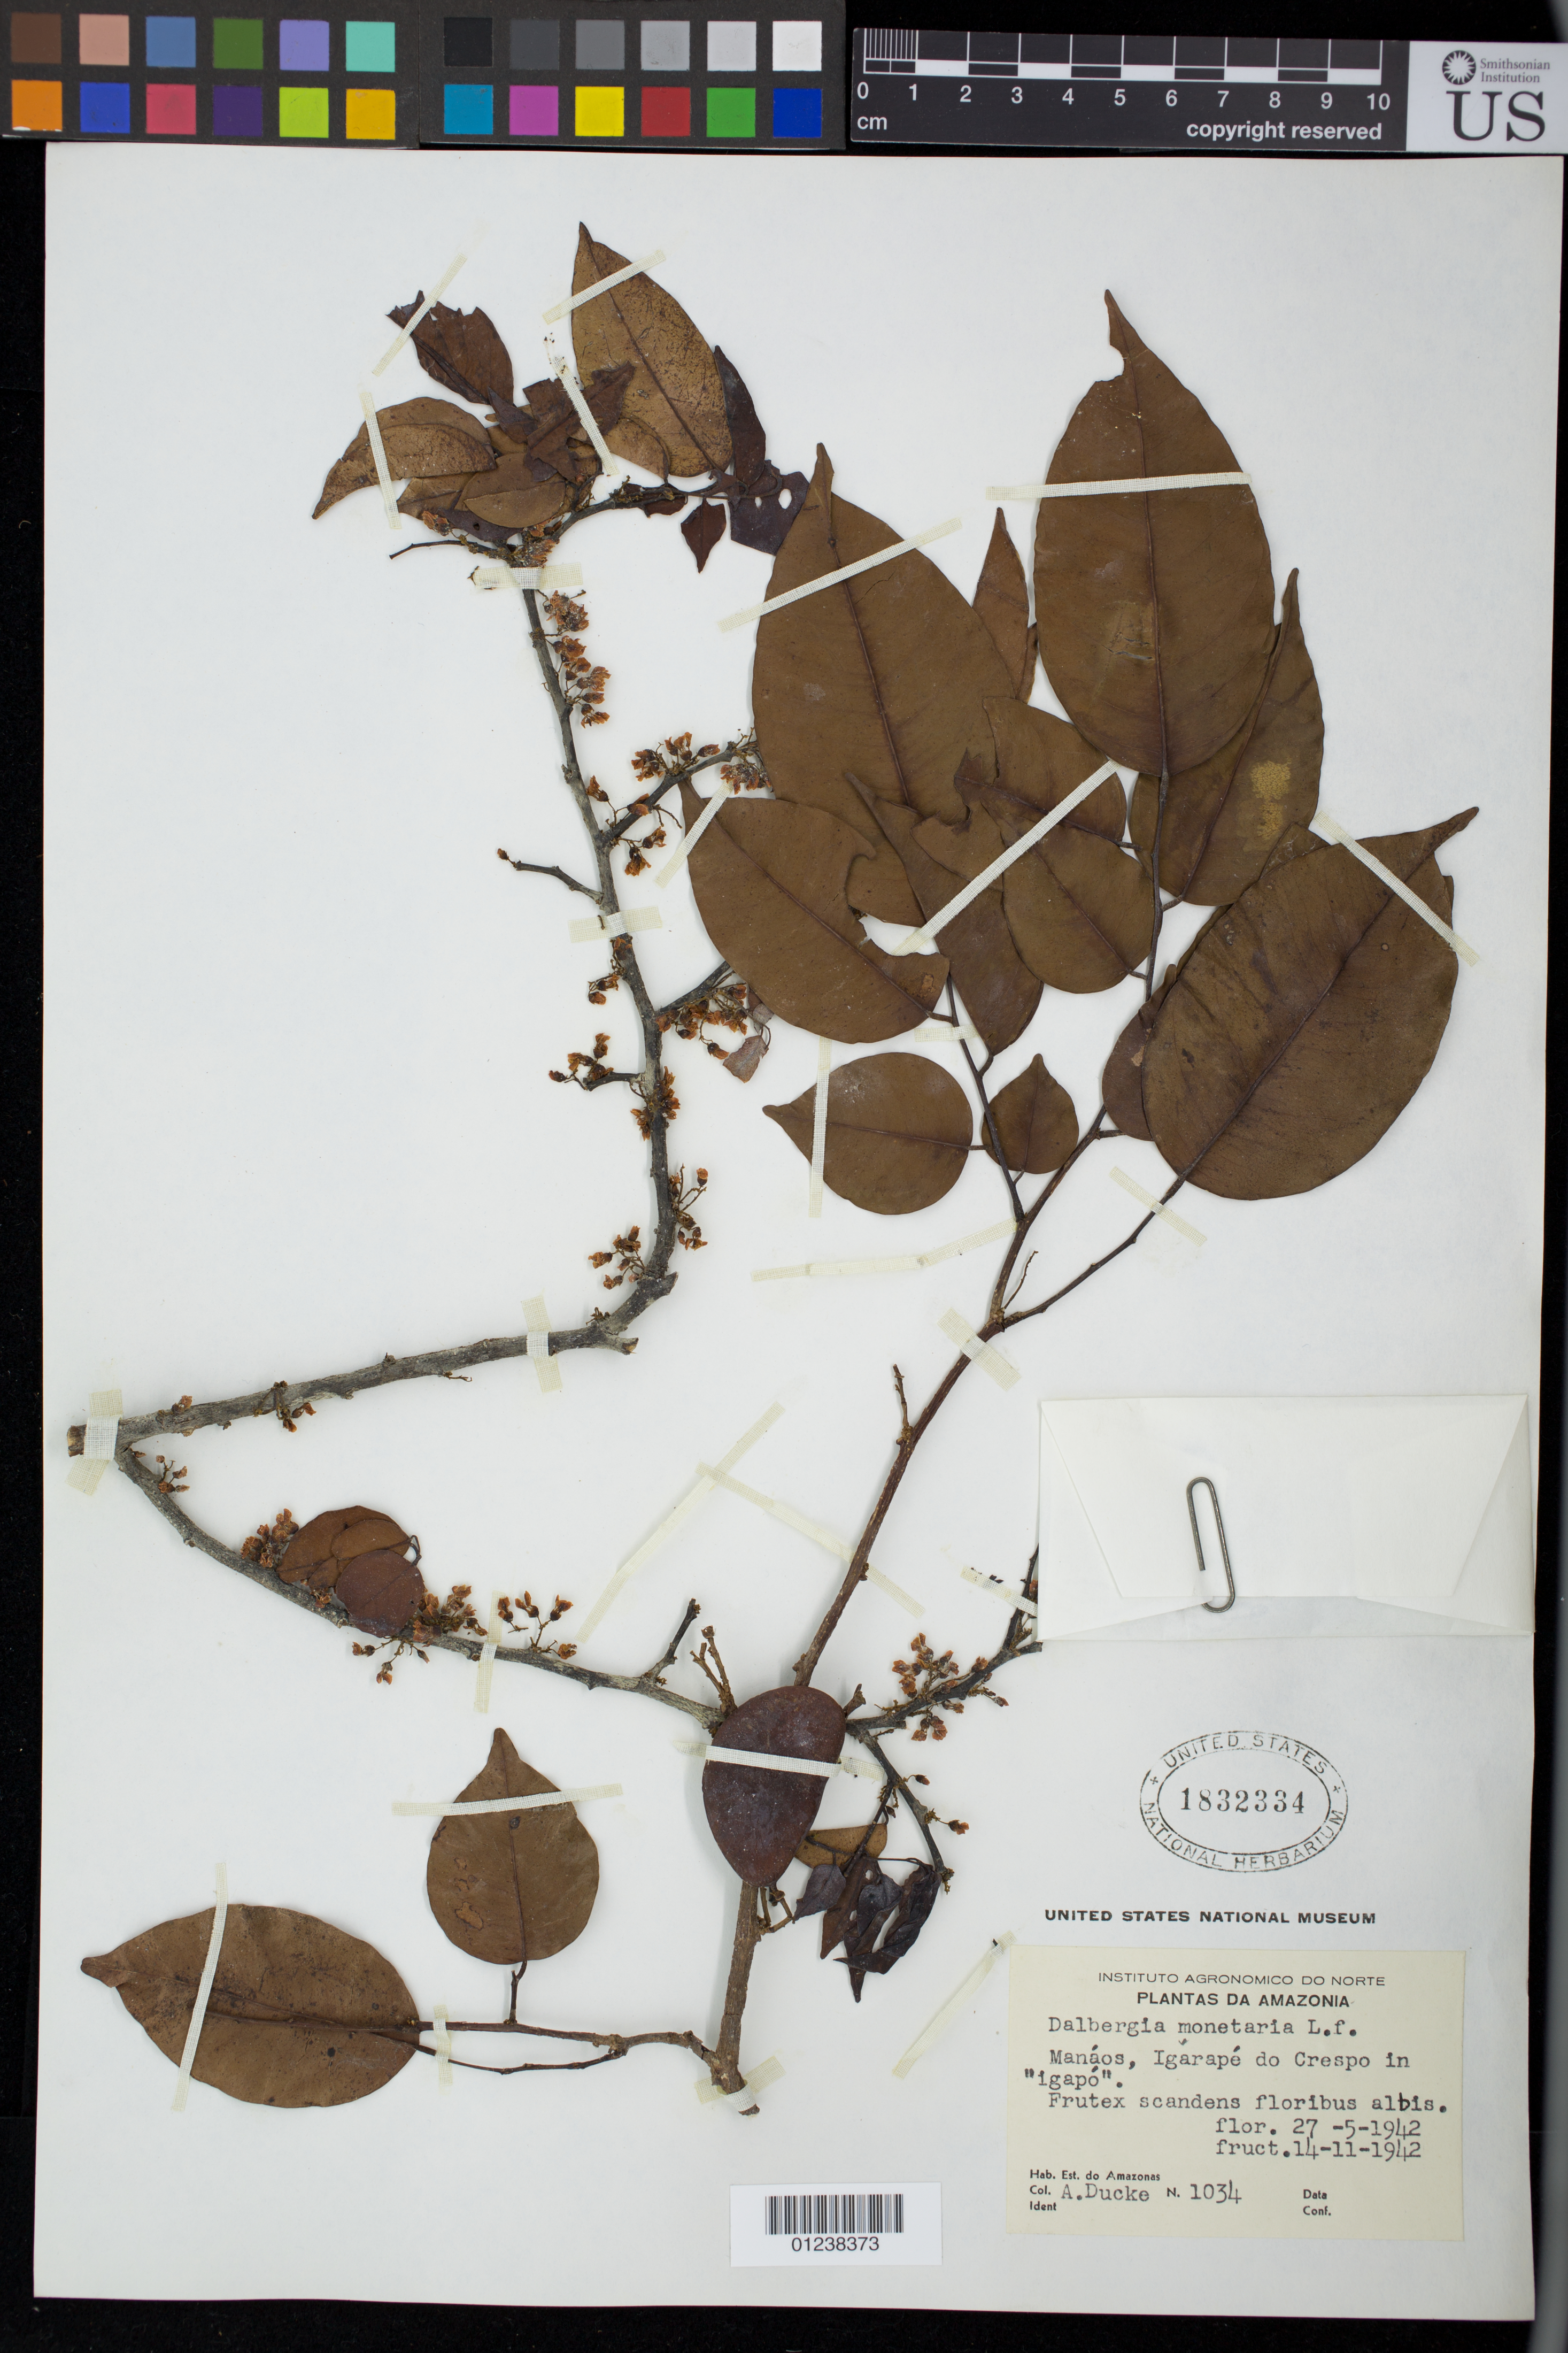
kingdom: Plantae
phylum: Tracheophyta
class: Magnoliopsida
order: Fabales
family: Fabaceae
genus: Dalbergia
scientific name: Dalbergia monetaria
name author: L. f.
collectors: A. Ducke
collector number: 1034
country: Brazil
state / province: Amazonas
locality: Manaos, Igarape do Crespo in "igapo"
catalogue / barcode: US 1832334